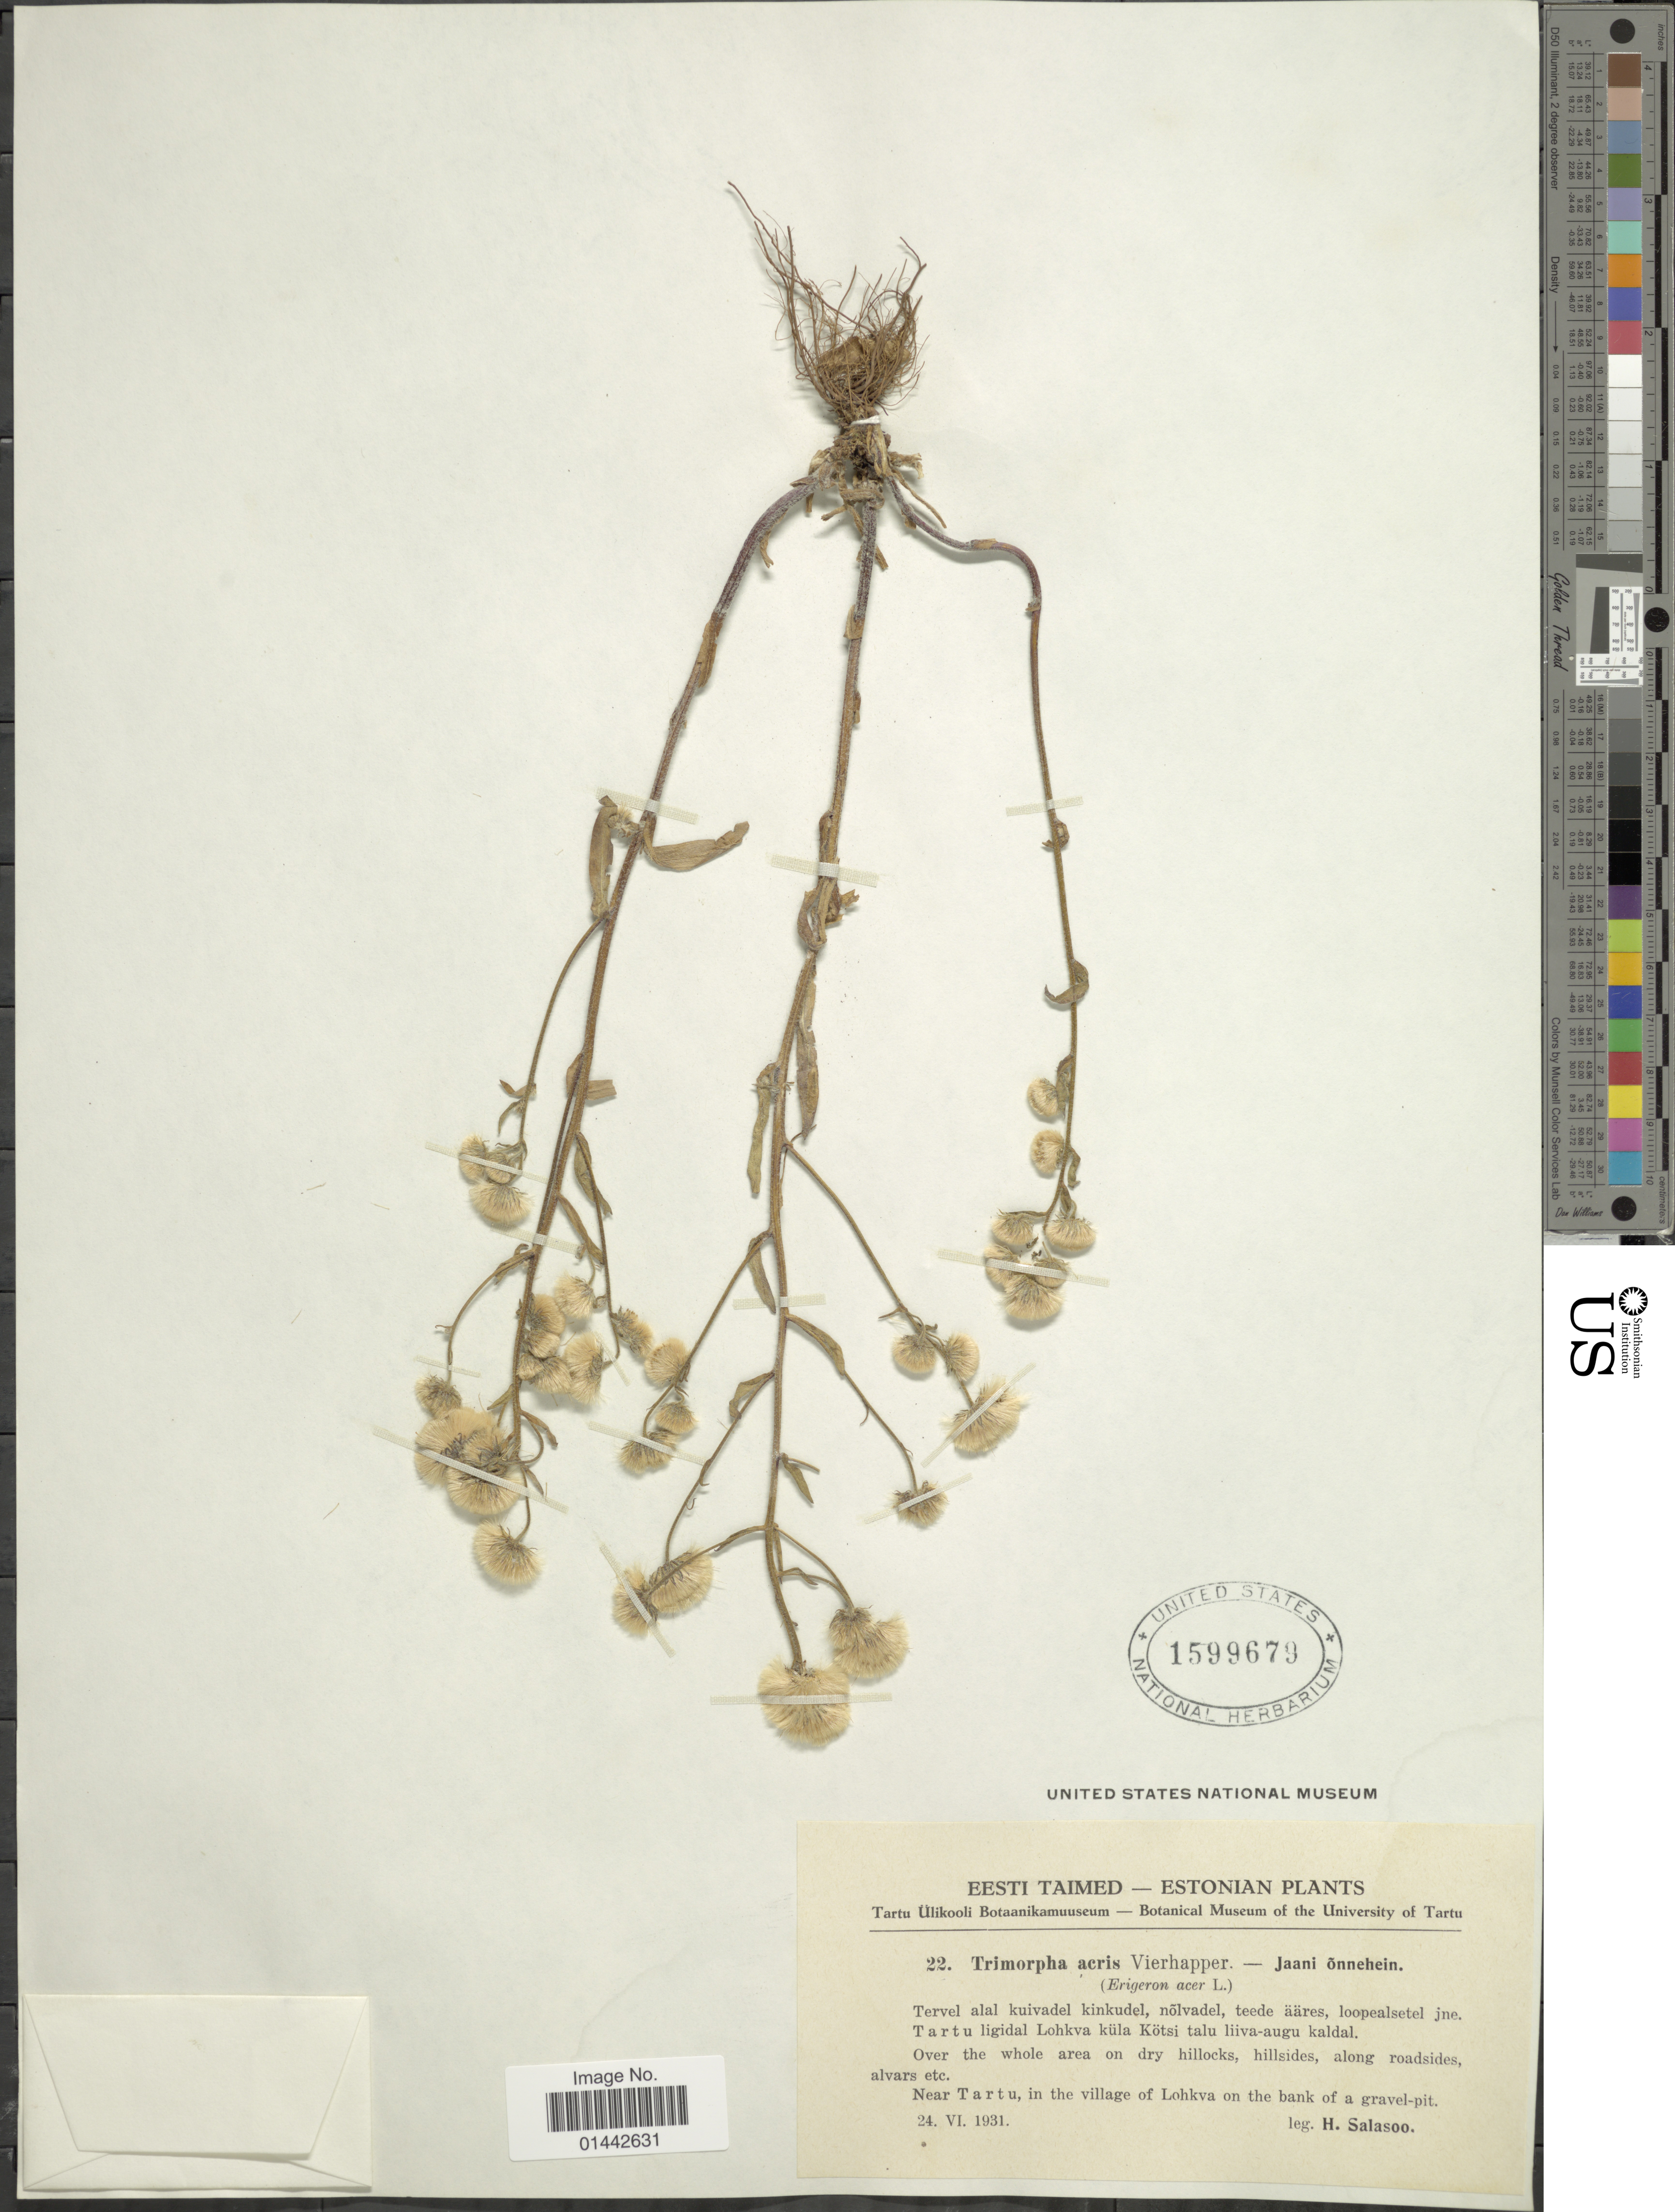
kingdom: Plantae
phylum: Tracheophyta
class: Magnoliopsida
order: Asterales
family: Asteraceae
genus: Erigeron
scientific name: Erigeron acris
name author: L.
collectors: H. Salasoo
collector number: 22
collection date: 1931-06-24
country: Estonia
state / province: Tartu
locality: Eseti Taimed, over the whole area on dry hillocks, hillsides, along roadsides, alvars, near Tartu, in the village of Lohkva on the bank of a gravel-pit.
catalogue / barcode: US 1599679